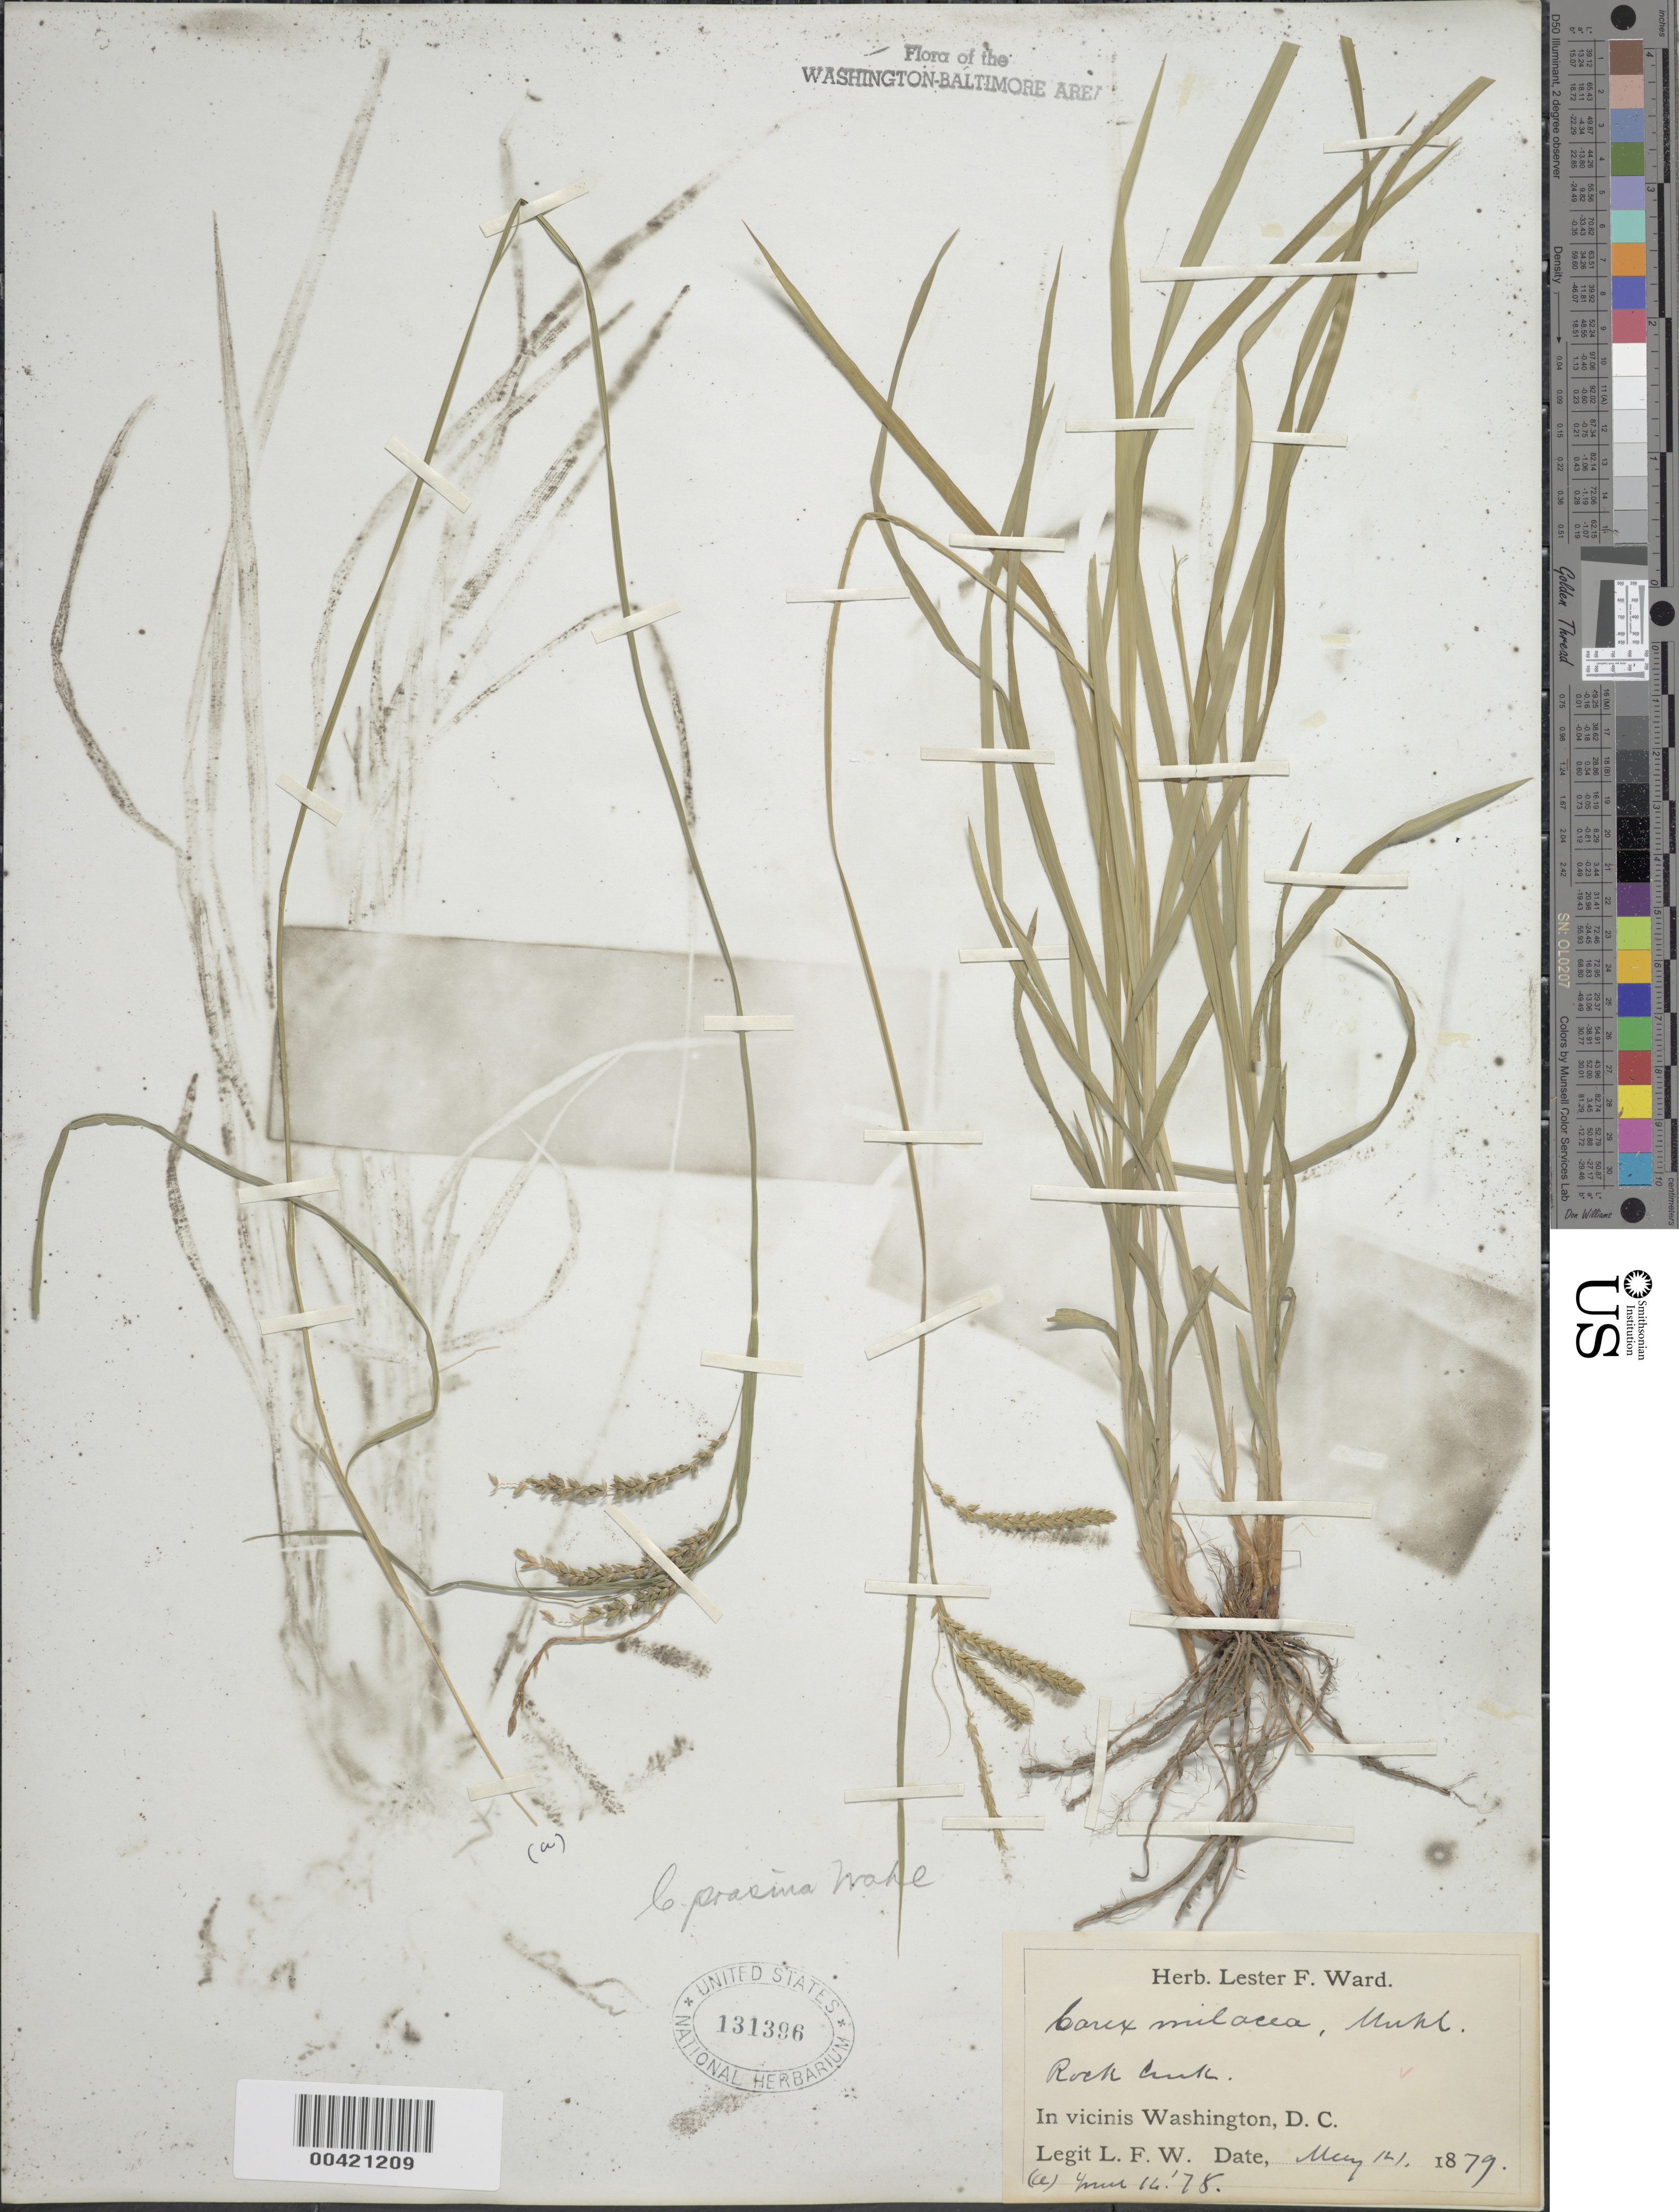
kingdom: Plantae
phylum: Tracheophyta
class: Liliopsida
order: Poales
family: Cyperaceae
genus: Carex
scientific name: Carex prasina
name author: Wahlenb.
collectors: L. F. Ward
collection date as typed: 14 May 1879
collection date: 1879-05-14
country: United States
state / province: District of Columbia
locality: Rock Creek Rock Creek Park & vicinity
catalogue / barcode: US 131396